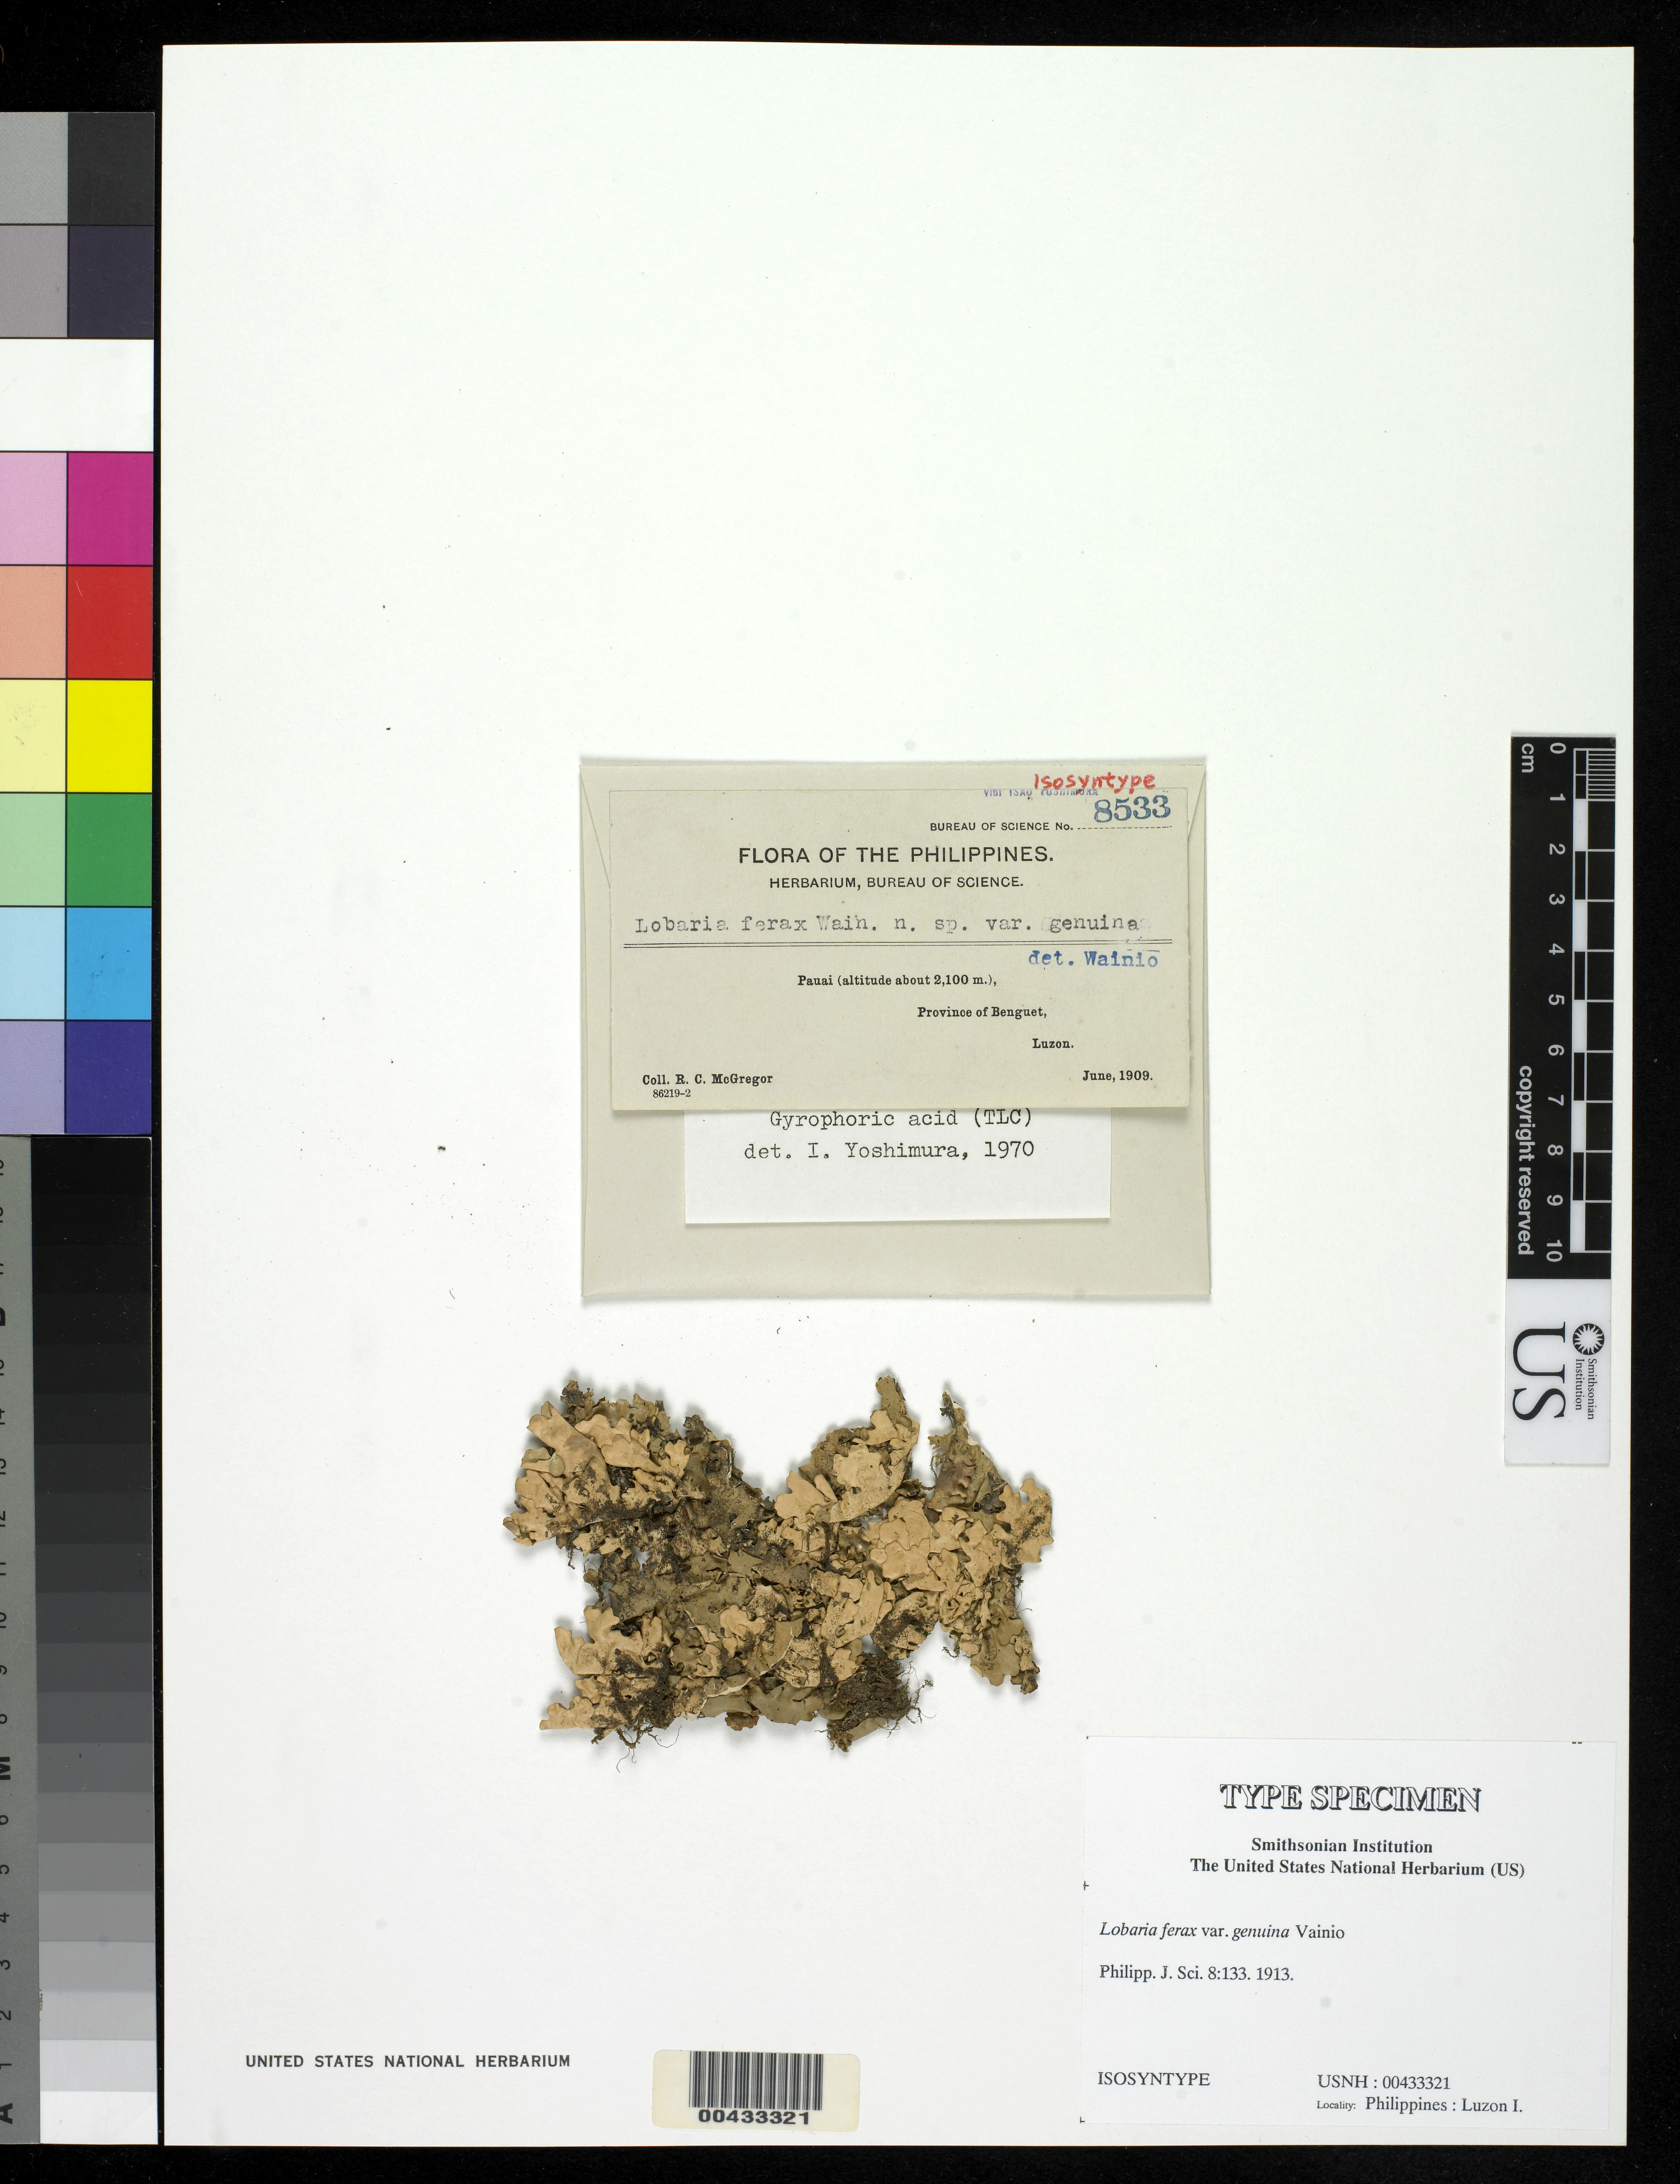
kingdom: Fungi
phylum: Ascomycota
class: Lecanoromycetes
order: Peltigerales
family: Lobariaceae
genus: Lobaria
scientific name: Lobaria ferax var. genuina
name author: Vain.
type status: Isosyntype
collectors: R. C. McGregor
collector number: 8533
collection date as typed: Jun 1909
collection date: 1909-06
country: Philippines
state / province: Cordillera (Administrative Region)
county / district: Benguet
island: Luzon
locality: Pauai.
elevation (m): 2100